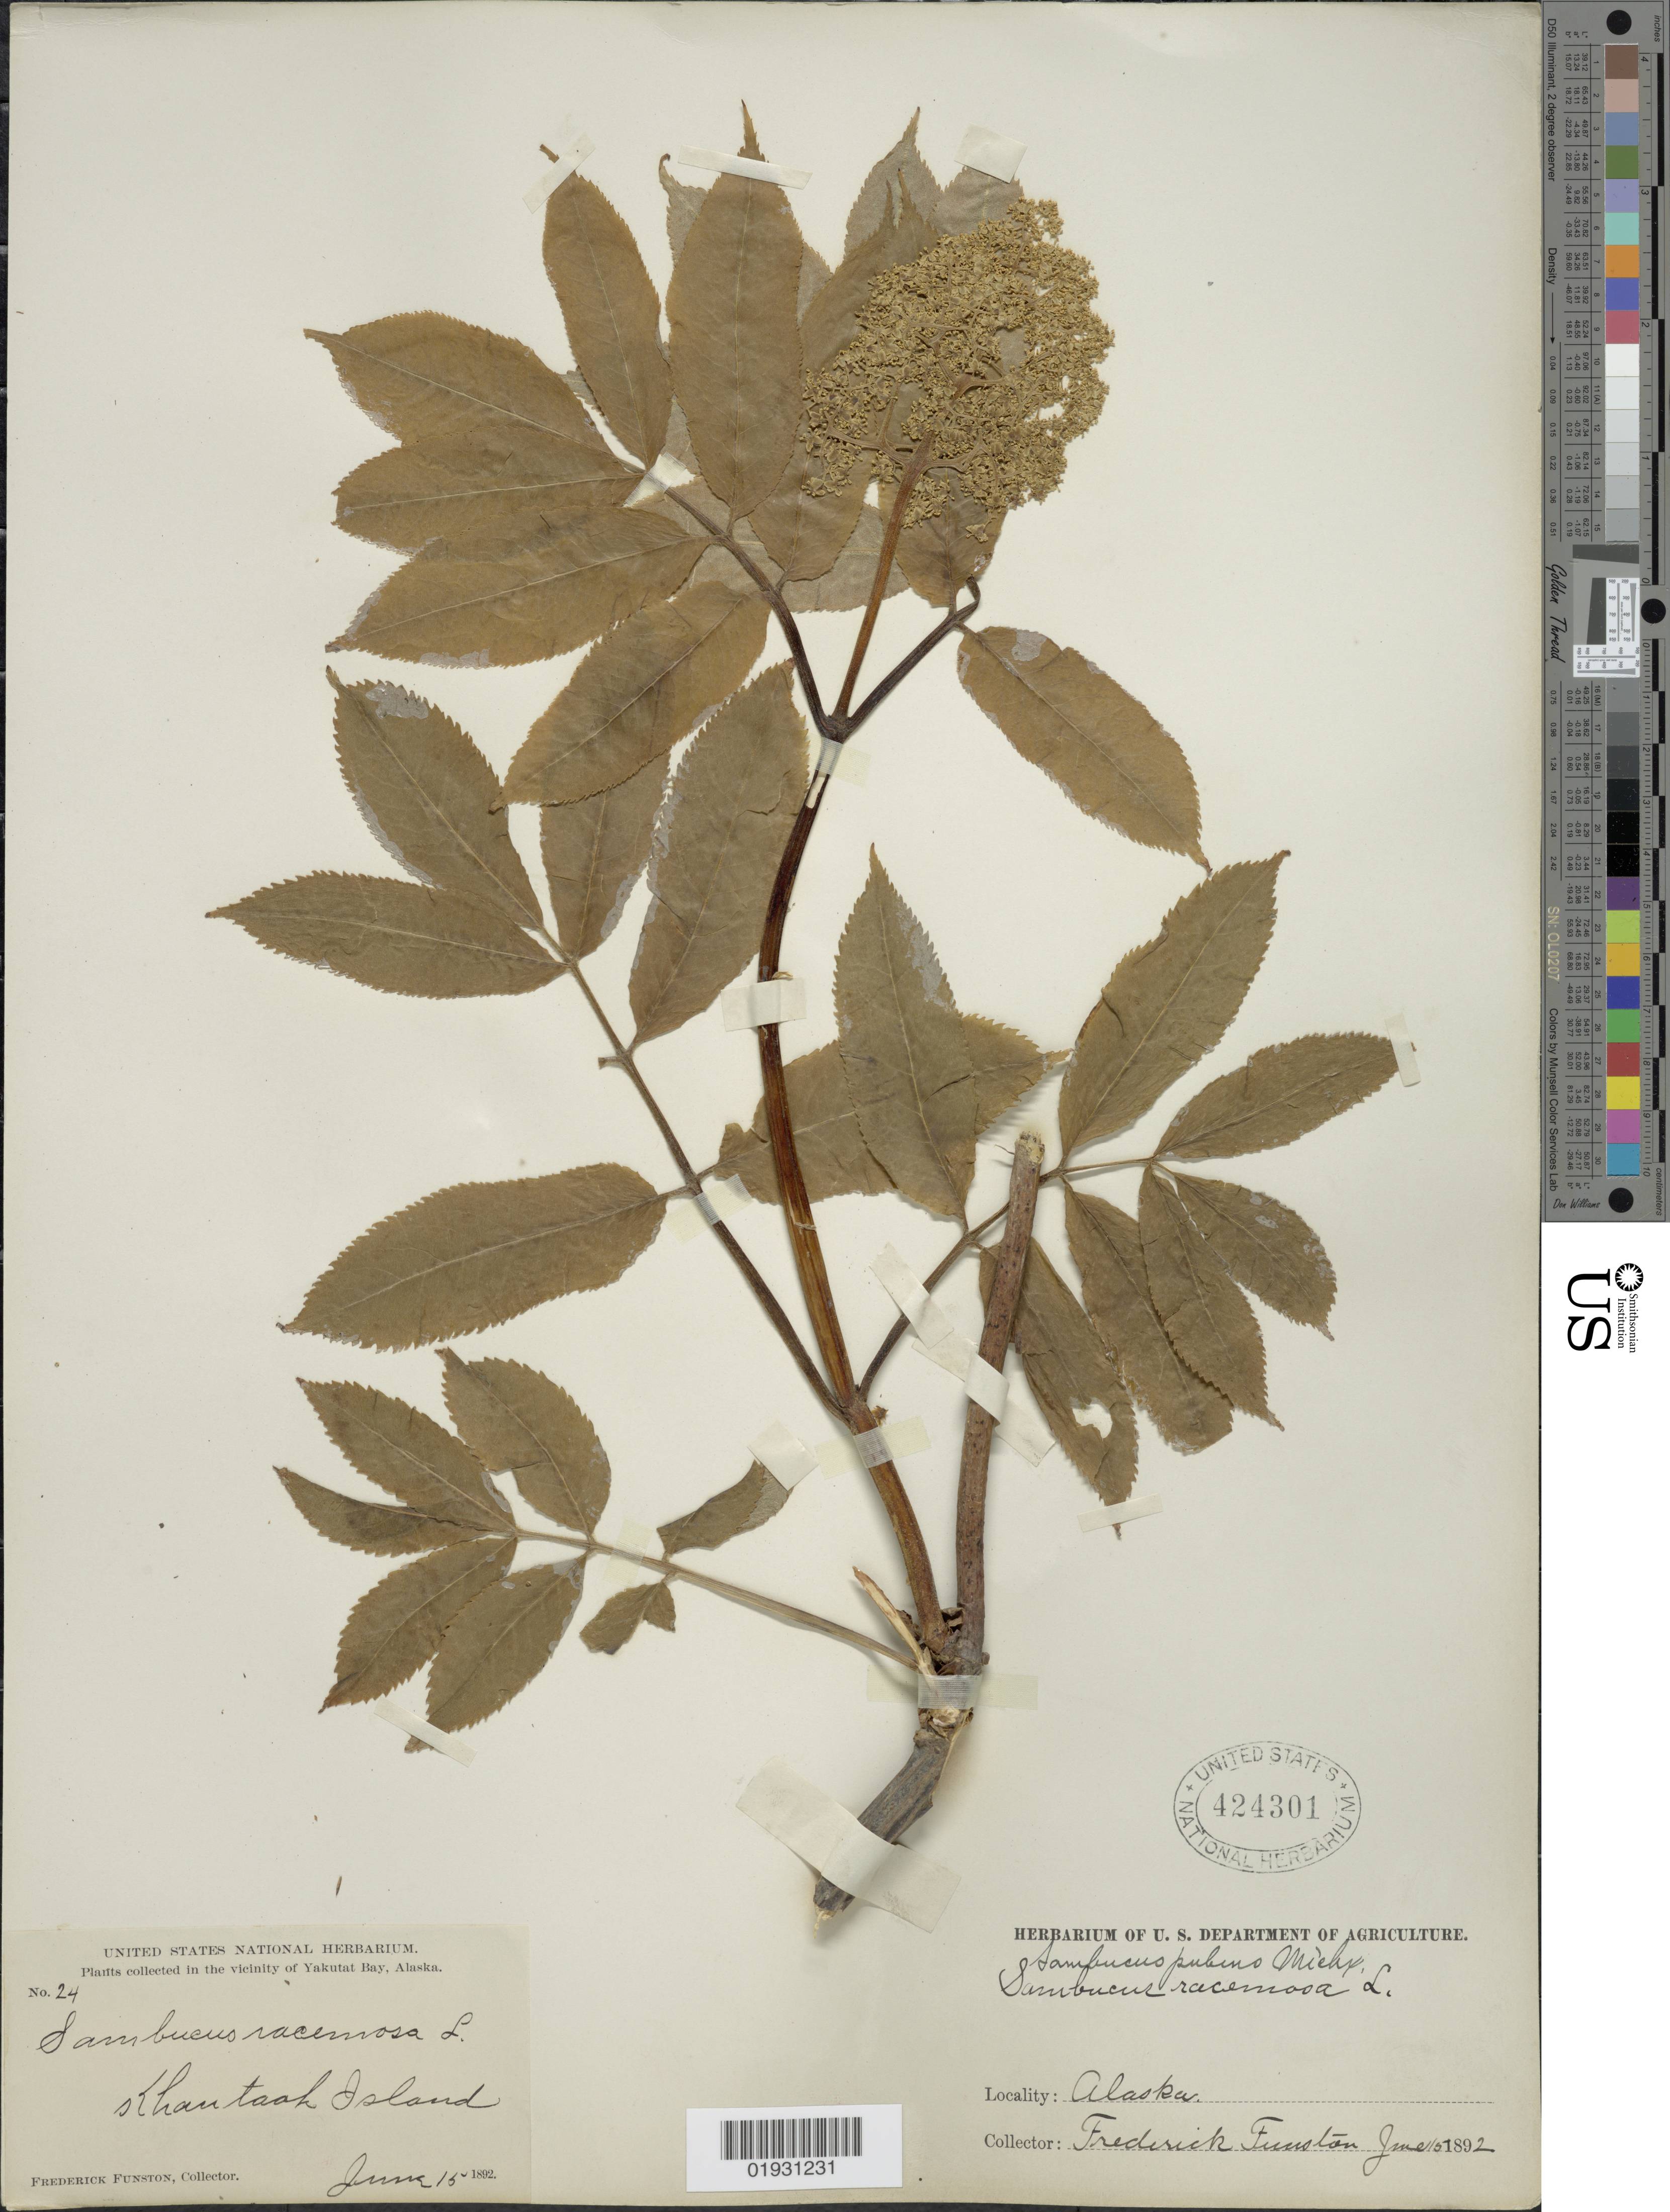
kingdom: Plantae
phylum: Tracheophyta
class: Magnoliopsida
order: Dipsacales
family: Viburnaceae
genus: Sambucus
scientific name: Sambucus pubens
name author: Michx.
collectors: F. Funston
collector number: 24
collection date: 1892-06-15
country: United States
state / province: Alaska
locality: Khantaak Island, in the vicinity of Yakutat Bay.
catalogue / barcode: US 424301